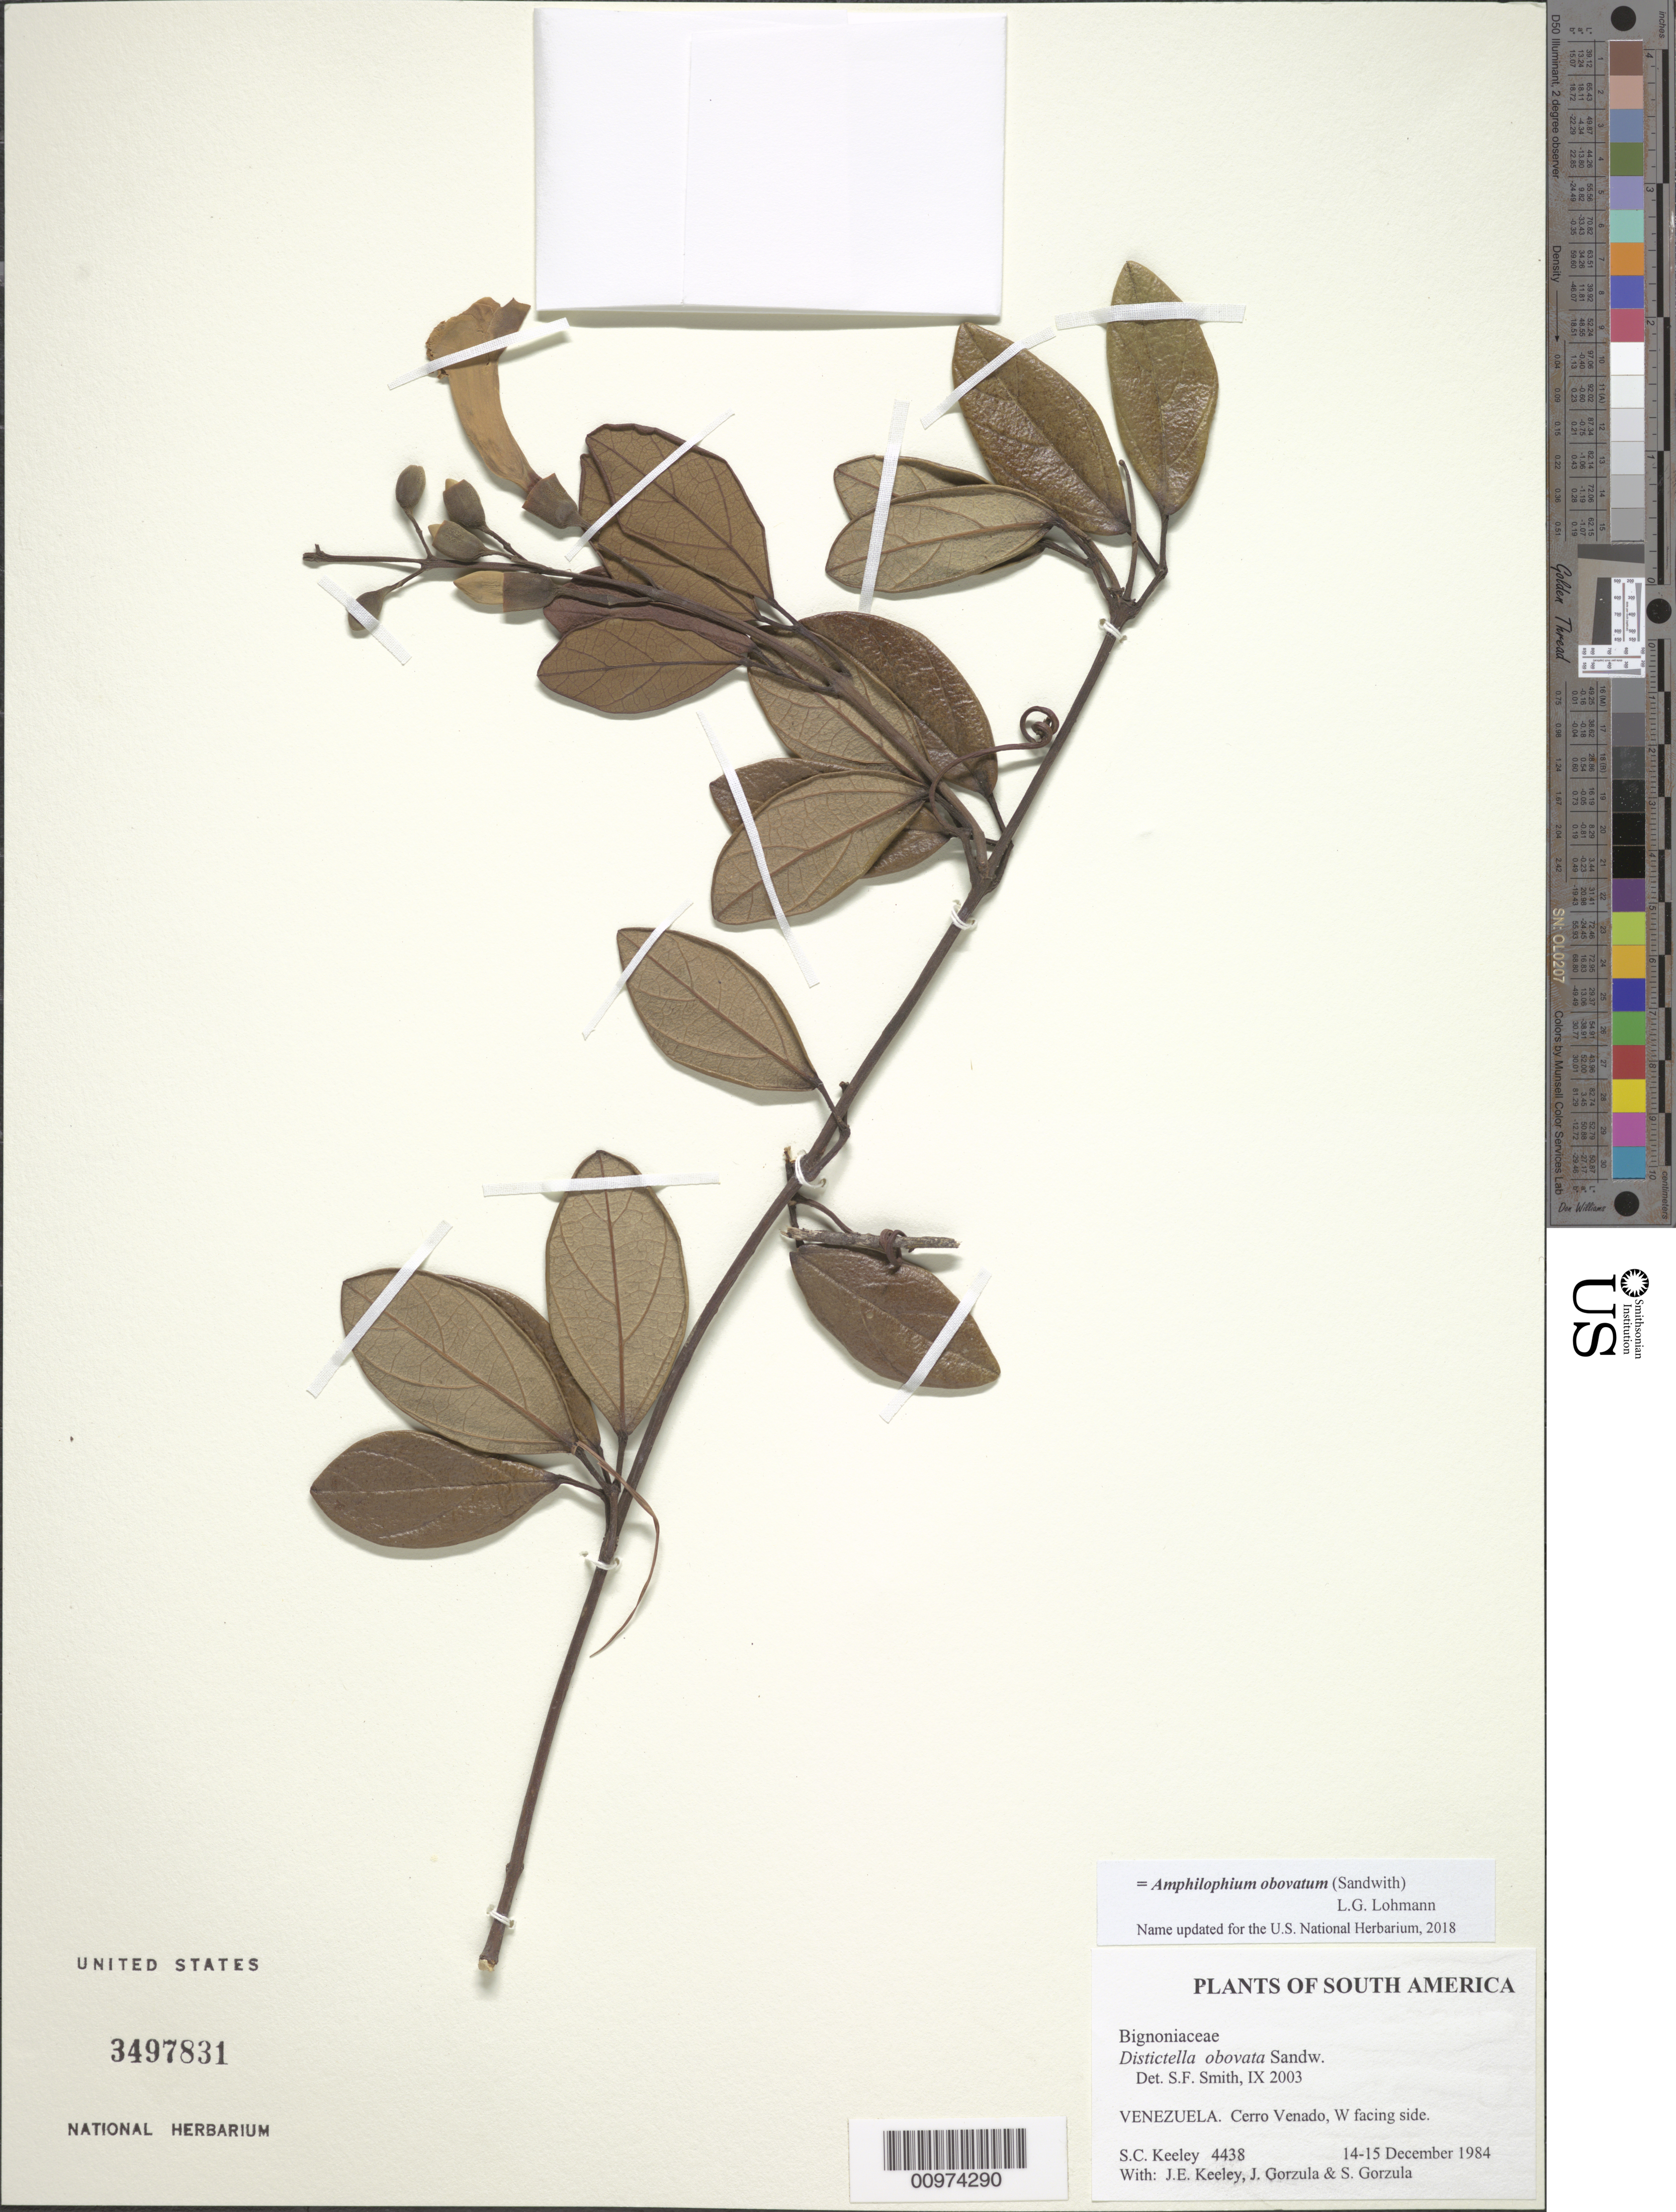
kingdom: Plantae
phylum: Tracheophyta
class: Magnoliopsida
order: Lamiales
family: Bignoniaceae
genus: Amphilophium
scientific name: Amphilophium obovatum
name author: (Sandwith) L.G. Lohmann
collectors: S. C. Keeley, J. E. Keeley, J. Gorzula & S. Gorzula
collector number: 4438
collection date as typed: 14-Dec-84 to 15-Dec-84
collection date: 1984-12-14/1984-12-15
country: Venezuela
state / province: Bolívar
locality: Cerro Venado, W facing side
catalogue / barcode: US 3497831